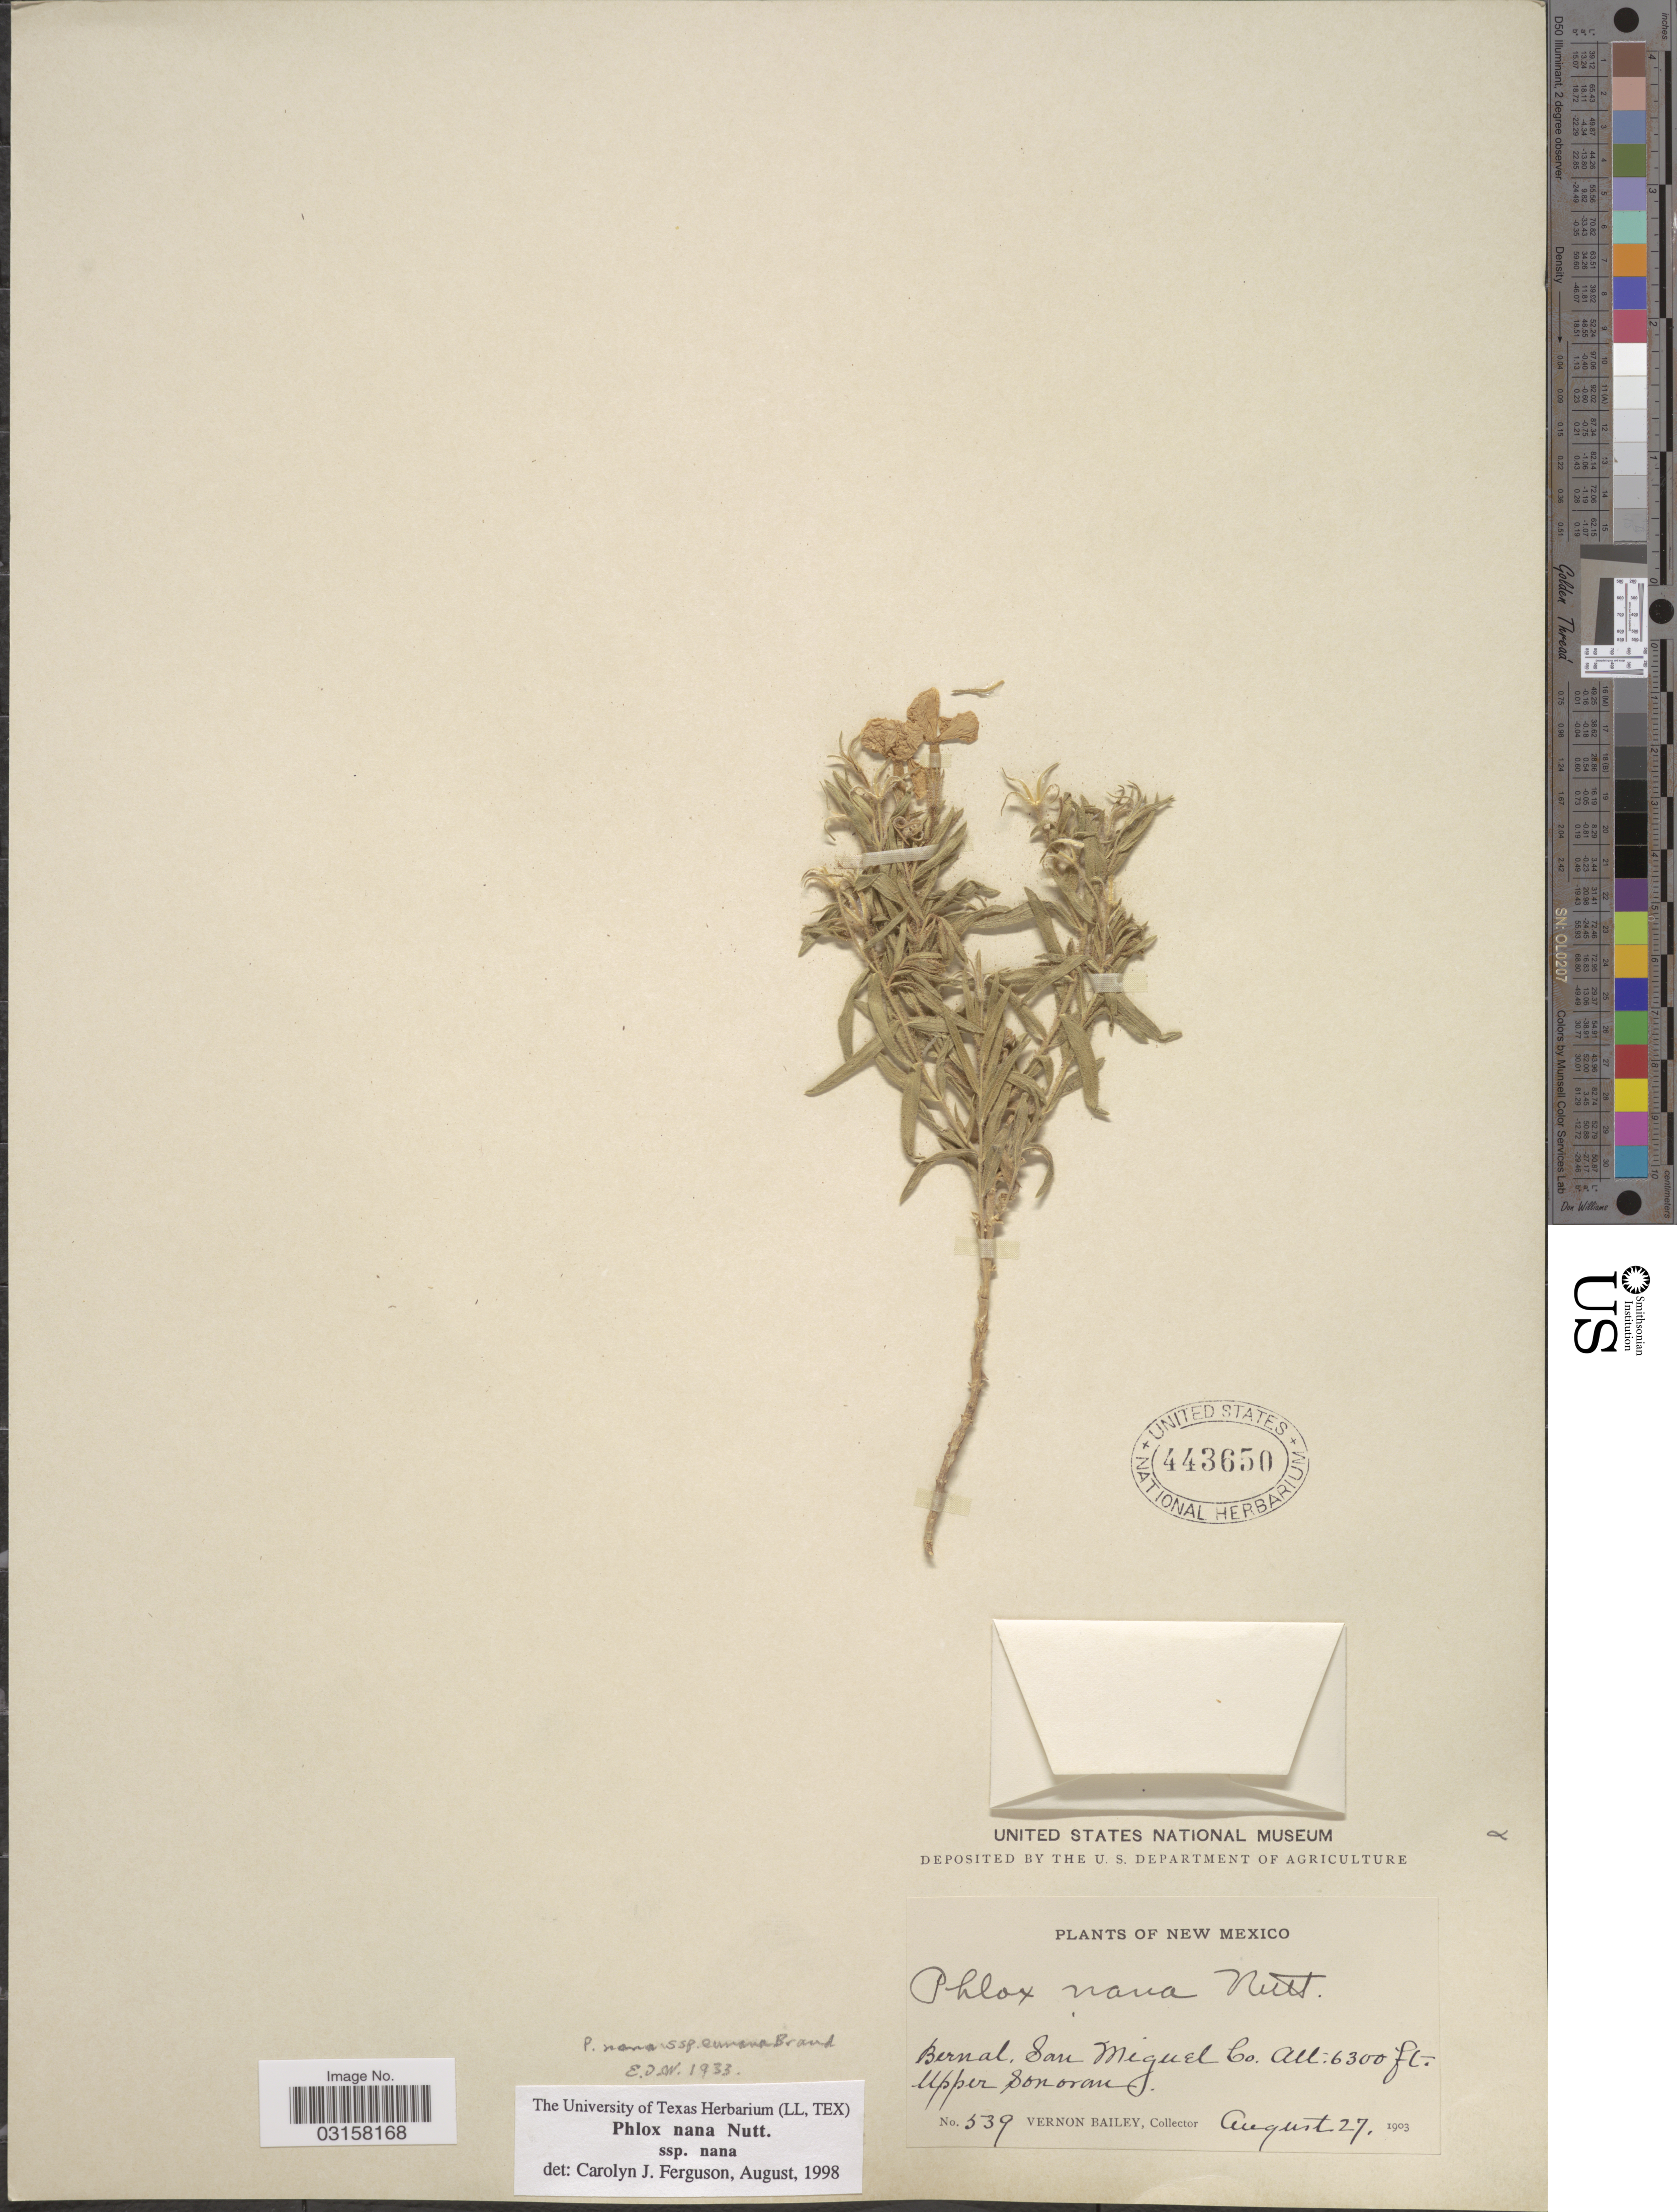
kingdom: Plantae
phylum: Tracheophyta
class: Magnoliopsida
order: Ericales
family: Polemoniaceae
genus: Phlox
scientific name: Phlox nana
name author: Nutt.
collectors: V. O. Bailey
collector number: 539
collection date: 1903-08-27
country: United States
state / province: New Mexico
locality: Bernal, San Miguel Co. Upper Sonoran.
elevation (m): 1920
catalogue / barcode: US 443650